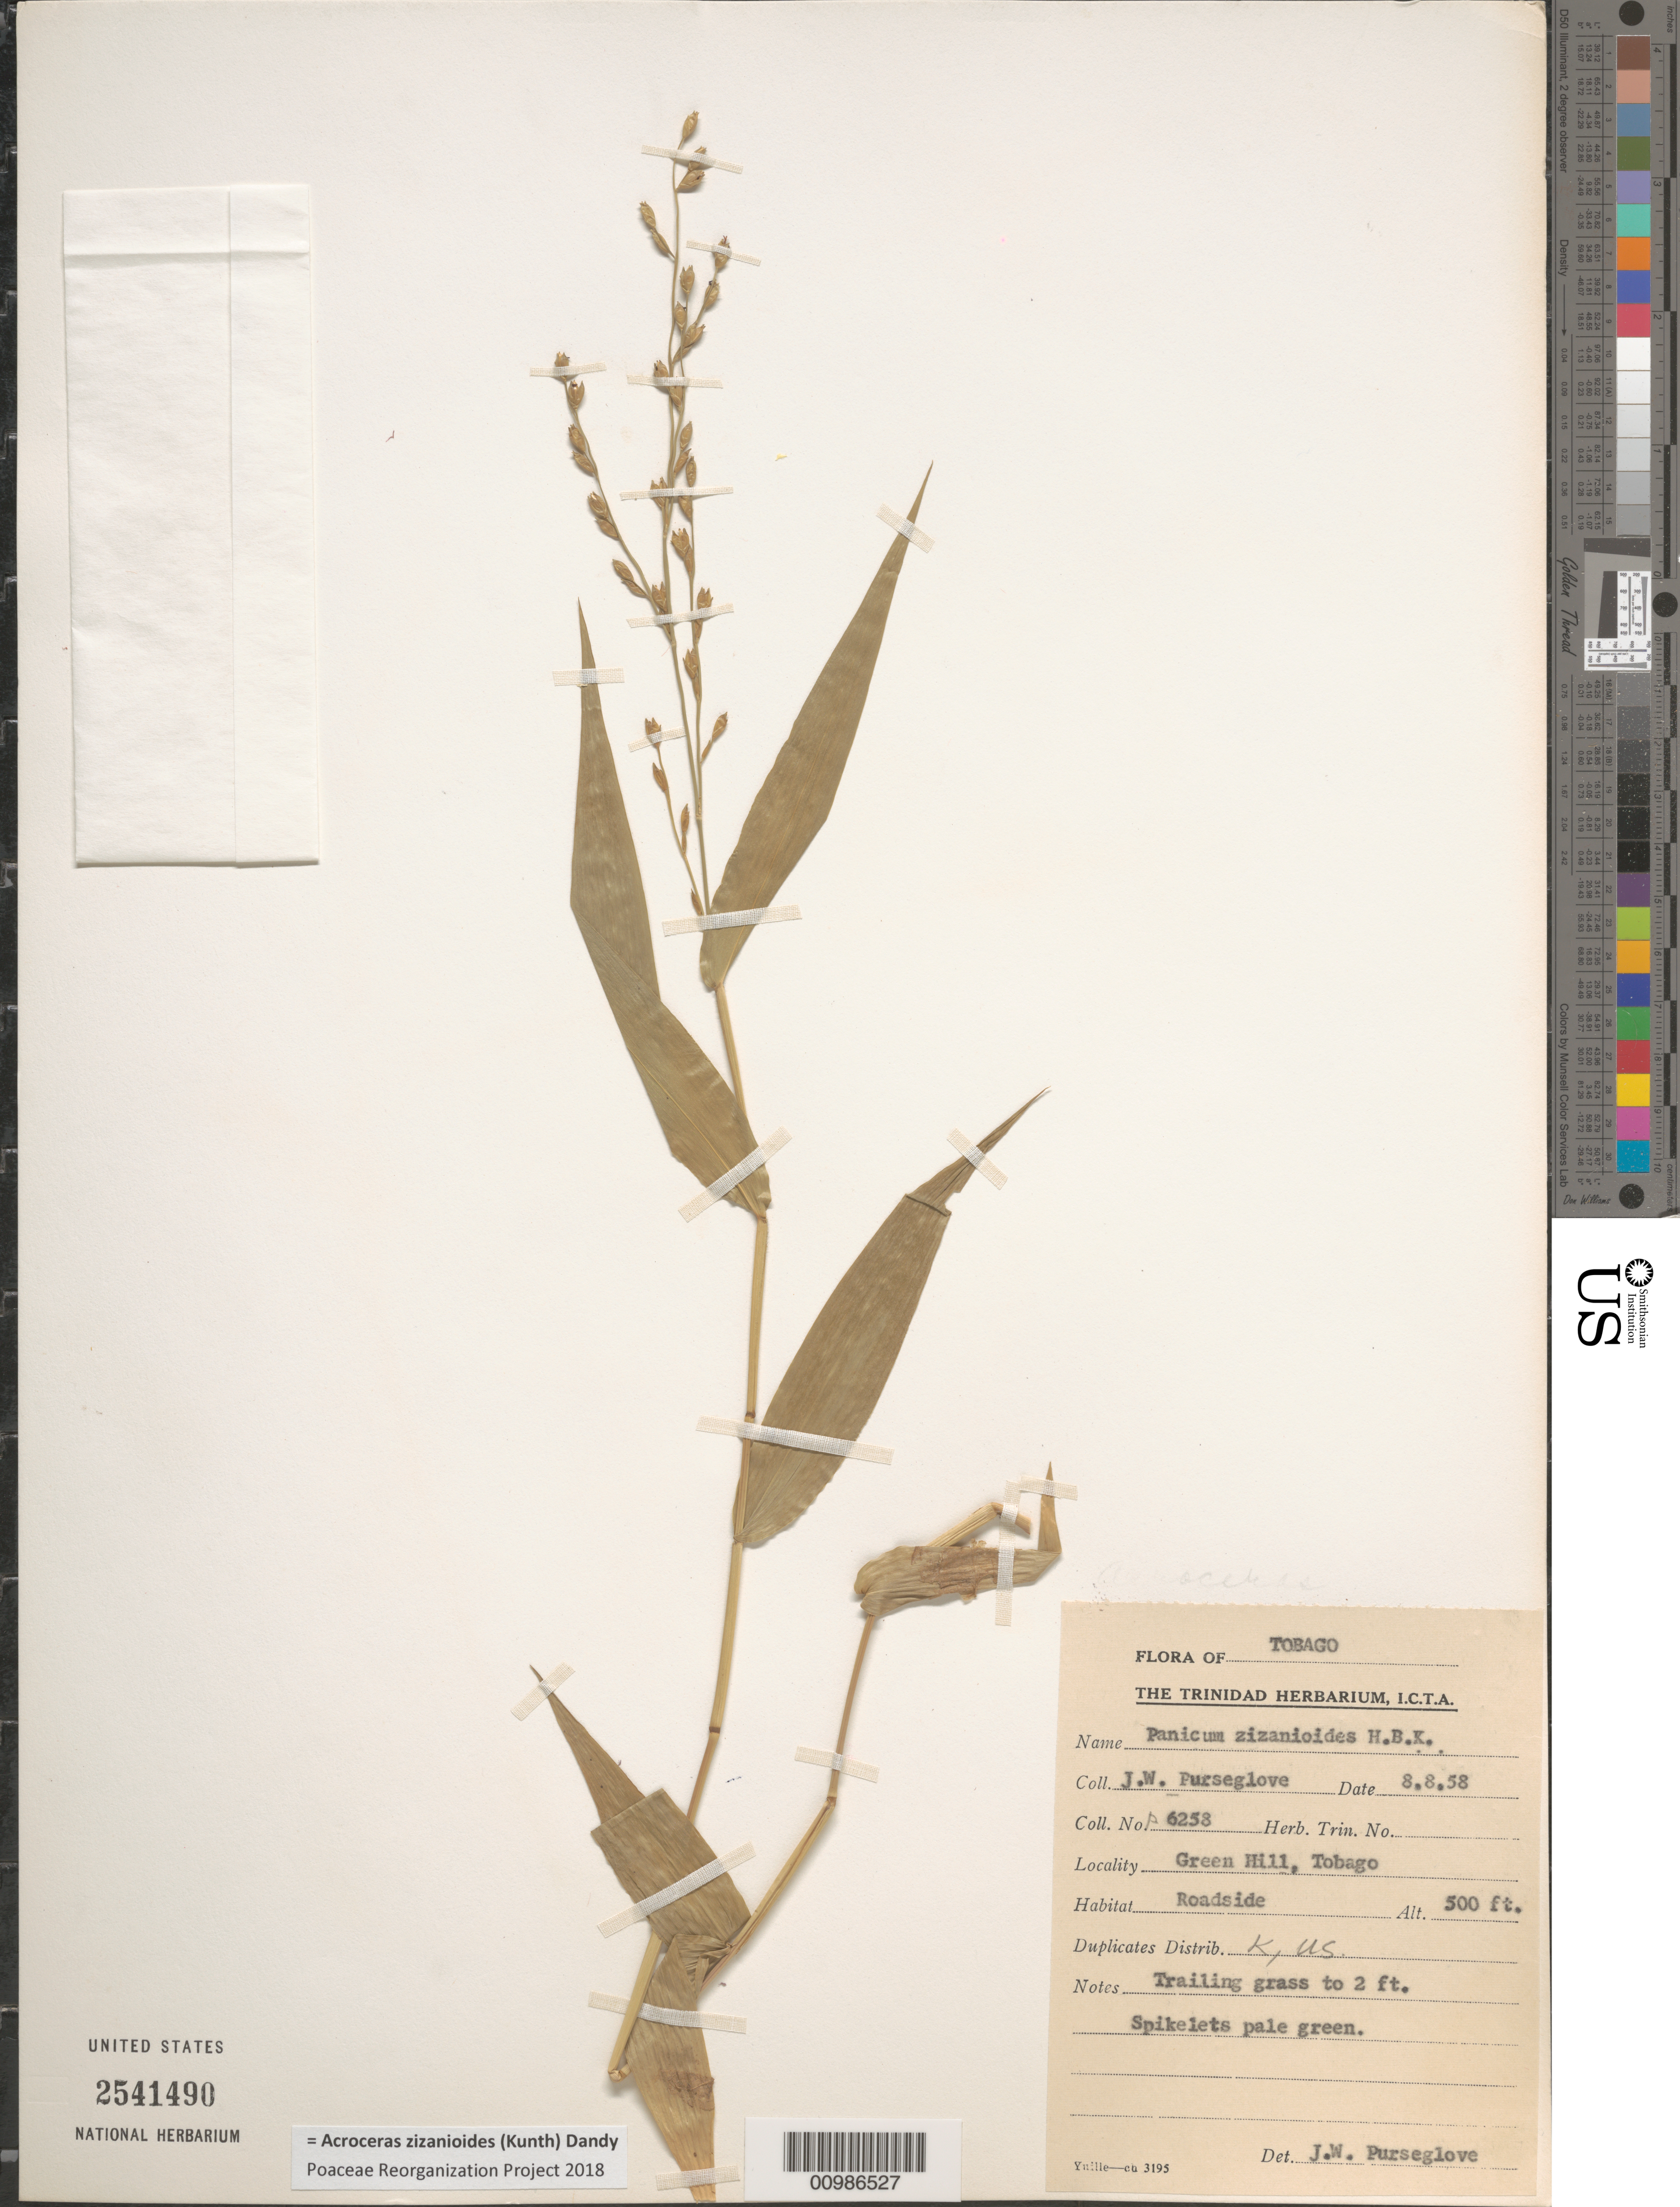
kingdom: Plantae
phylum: Tracheophyta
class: Liliopsida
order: Poales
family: Poaceae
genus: Acroceras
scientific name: Acroceras zizanioides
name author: (Kunth) Dandy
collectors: J. Purseglove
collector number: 6258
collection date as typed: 08 Aug 1958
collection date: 1958-08-08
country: Trinidad and Tobago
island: Tobago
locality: City: Green Hill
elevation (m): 152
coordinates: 0 N, 0 E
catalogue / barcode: US 2541490